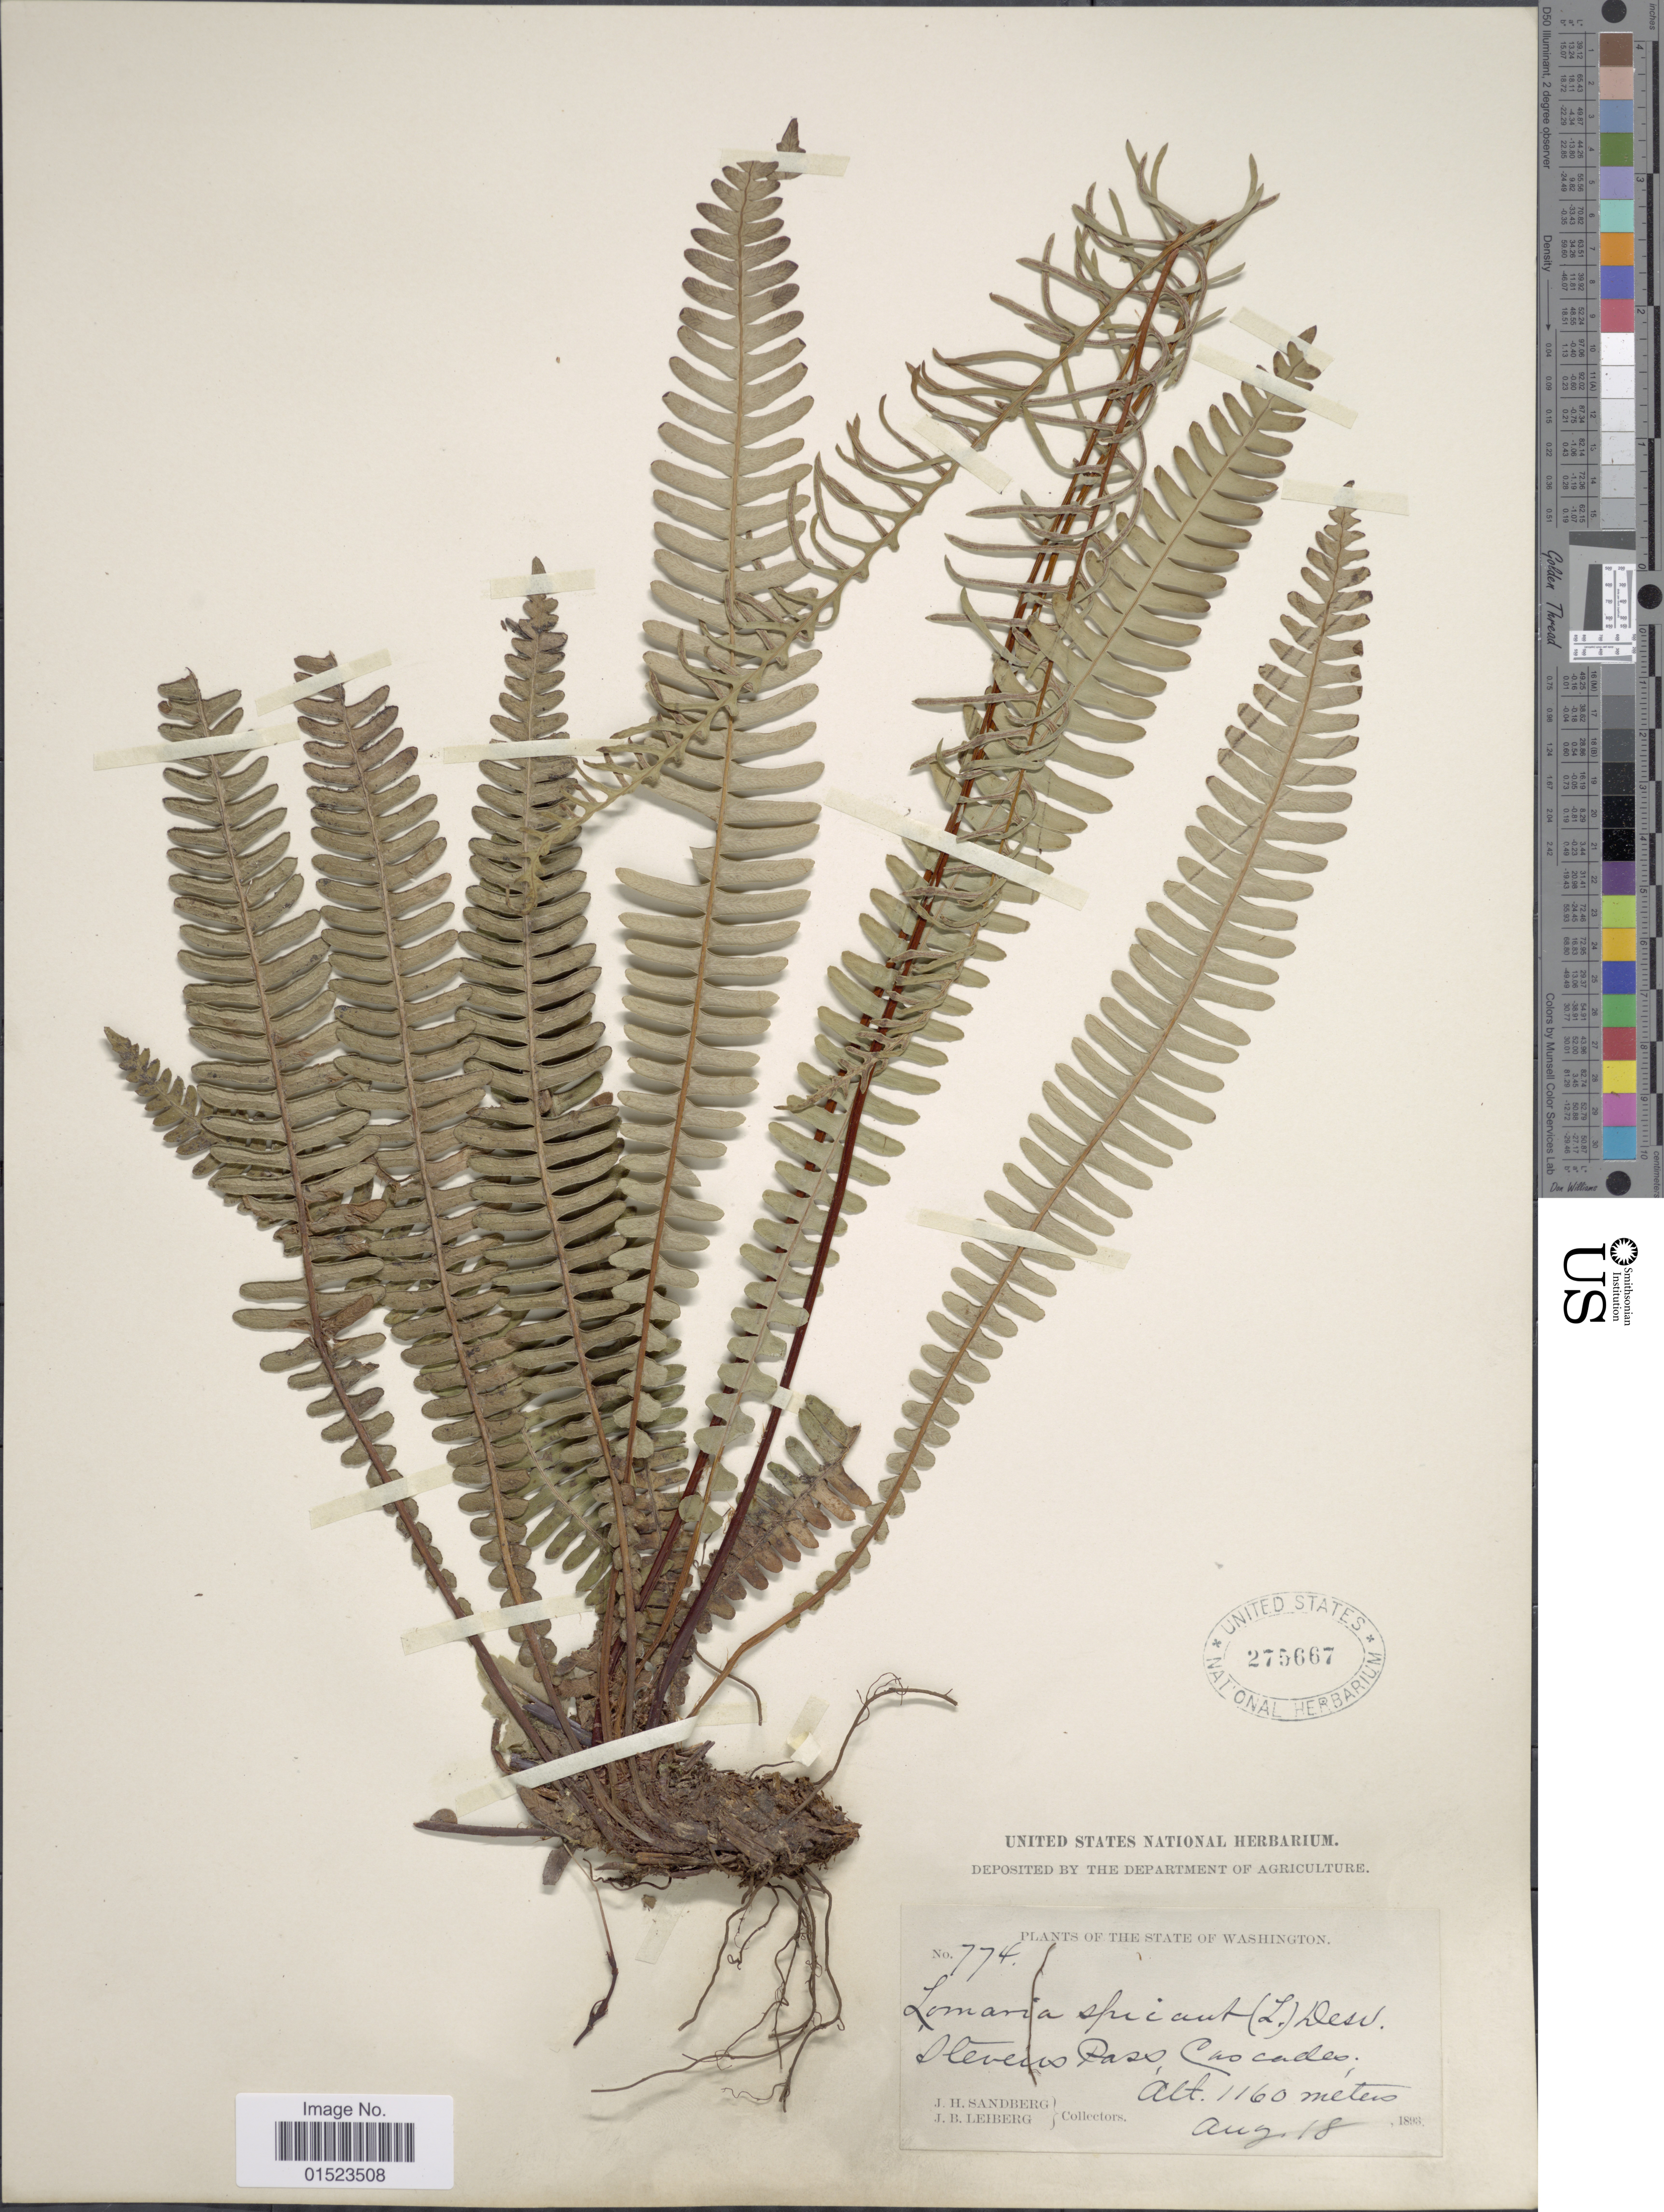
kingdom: Plantae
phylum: Tracheophyta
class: Polypodiopsida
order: Polypodiales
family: Blechnaceae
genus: Blechnum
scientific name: Blechnum spicant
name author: (L.) Sm.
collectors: J. H. Sandberg & J. B. Leiberg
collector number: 774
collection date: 1893-08-18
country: United States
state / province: Washington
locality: Stevens Pass, Cascades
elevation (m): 1160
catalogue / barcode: US 275667